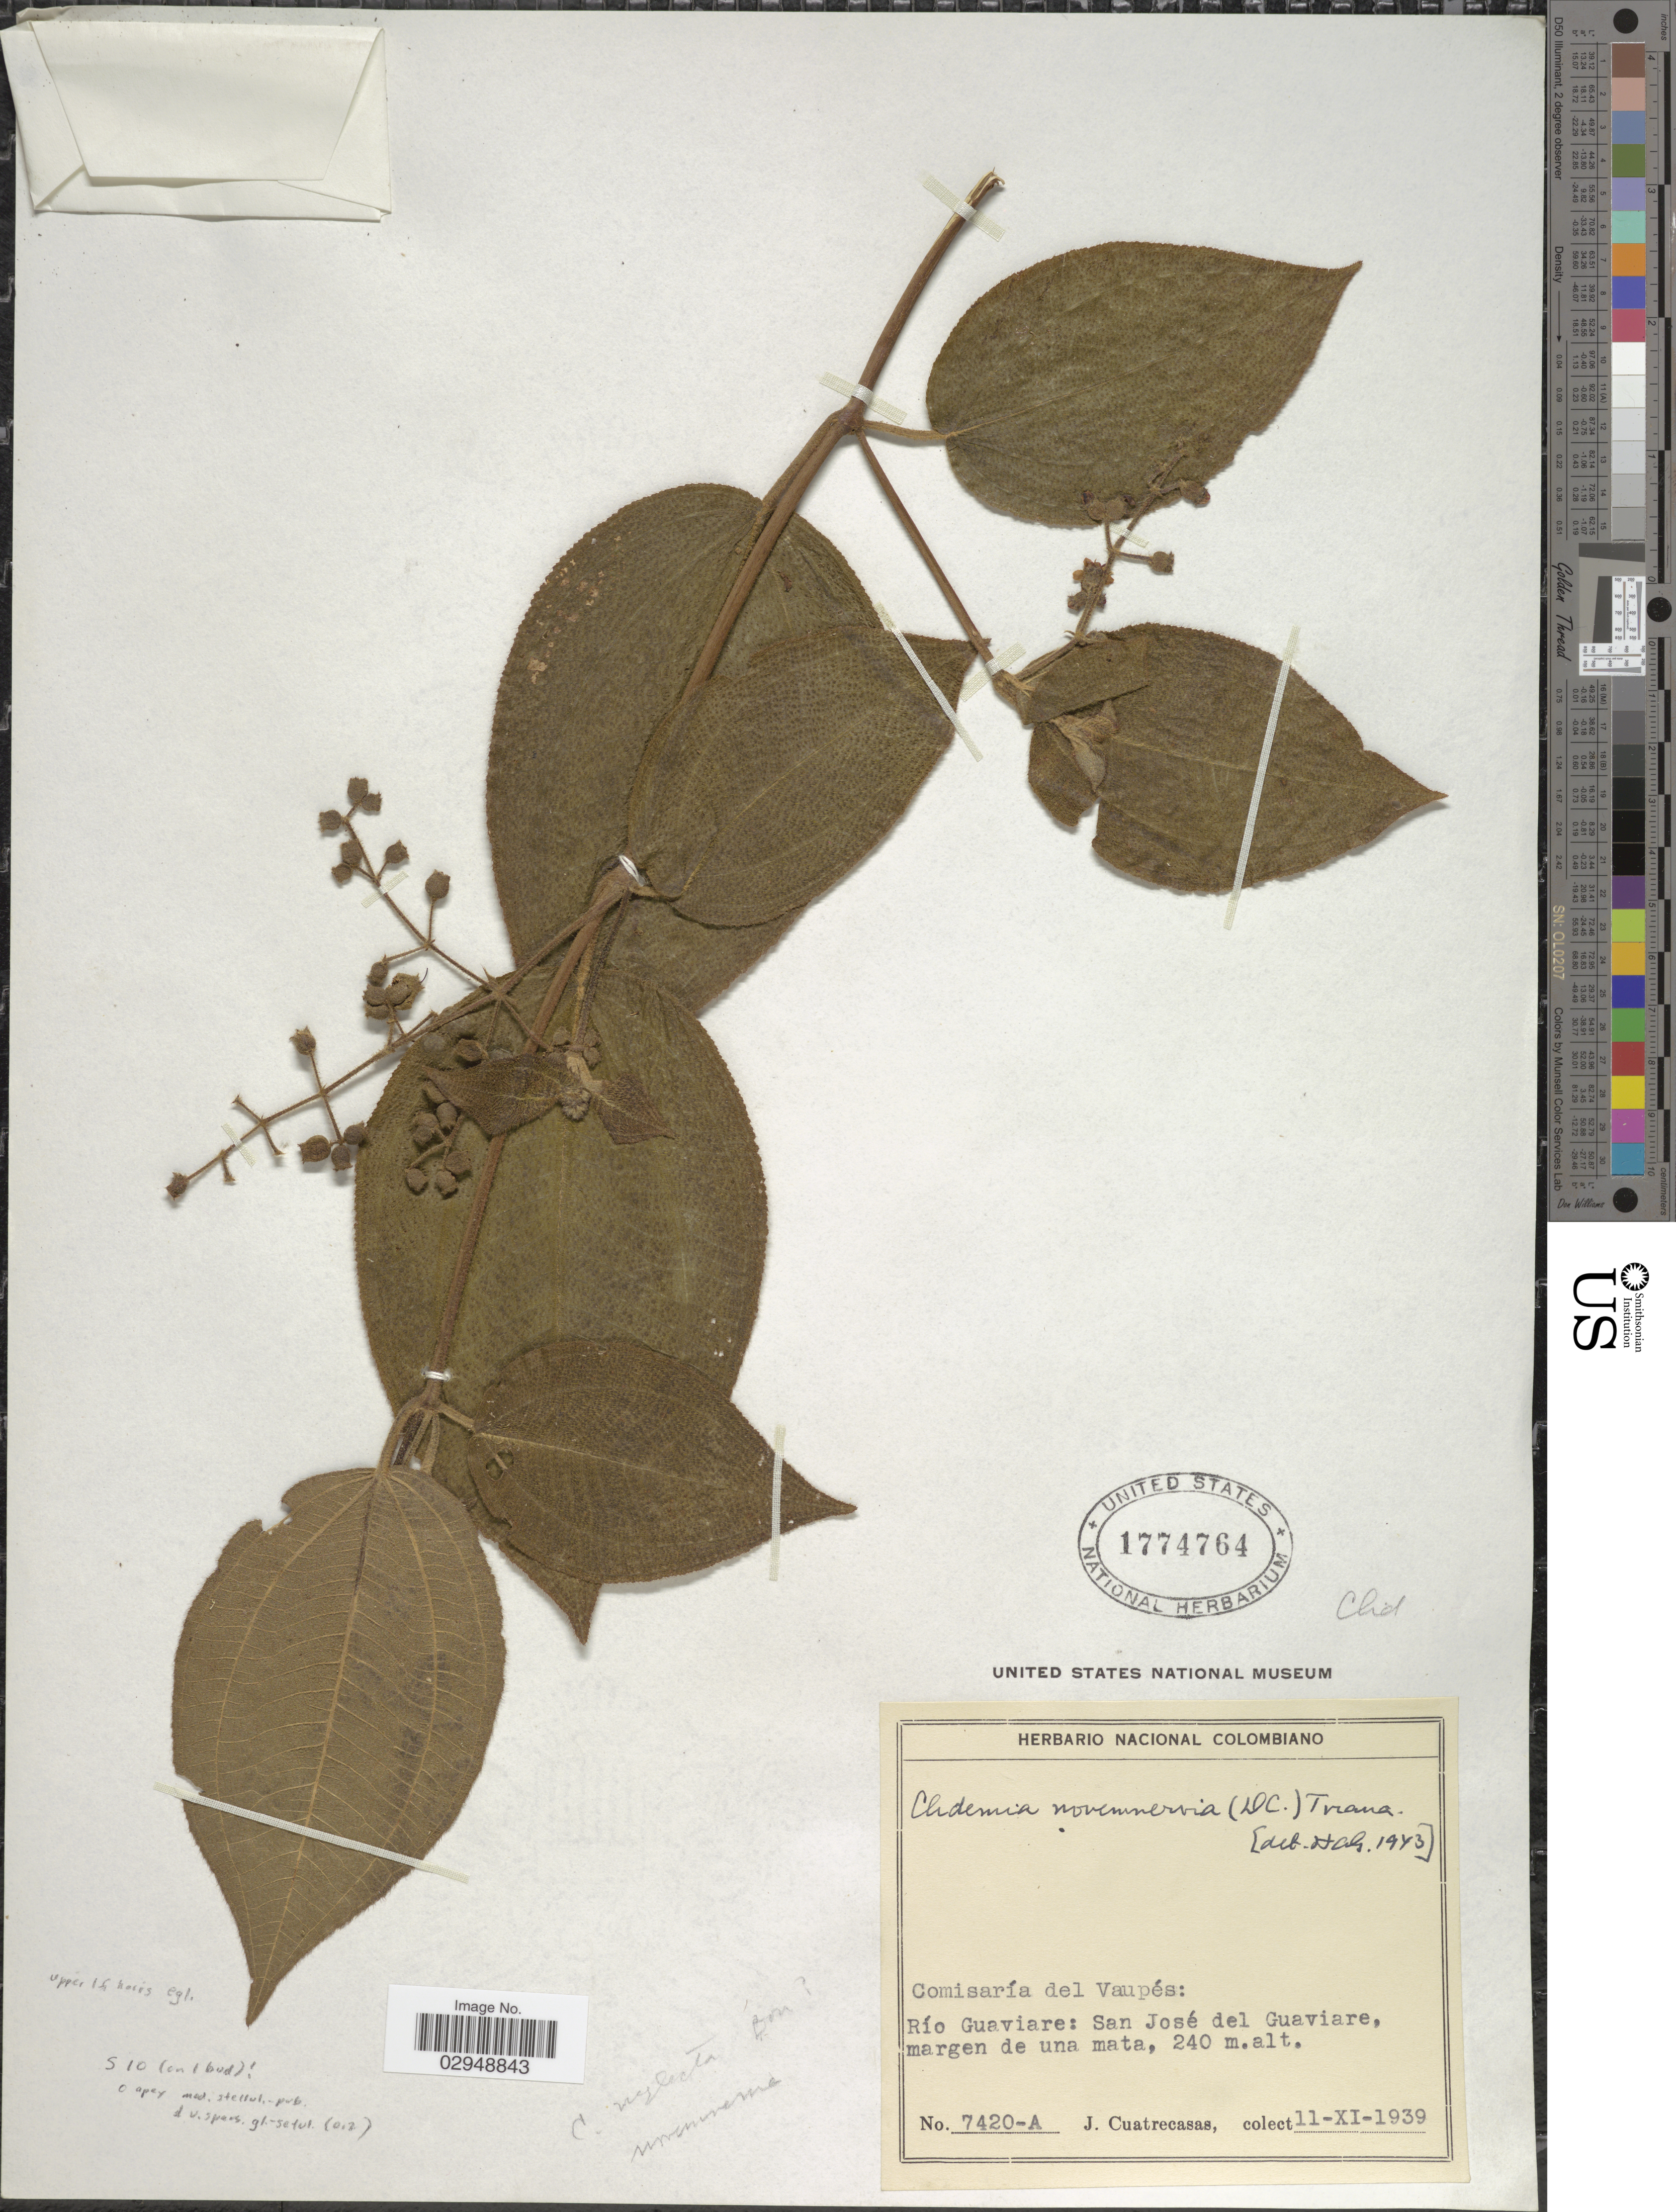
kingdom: Plantae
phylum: Tracheophyta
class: Magnoliopsida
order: Myrtales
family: Melastomataceae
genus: Clidemia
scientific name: Clidemia capitellata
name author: (Bonpl.) D. Don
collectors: J. Cuatrecasas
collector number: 7420-A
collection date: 1939-11-11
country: Colombia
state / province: Vaupés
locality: Comisaría del Vaupés: Río Guaviare: San José del Guaviare, margen de una mata.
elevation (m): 240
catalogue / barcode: US 1774764